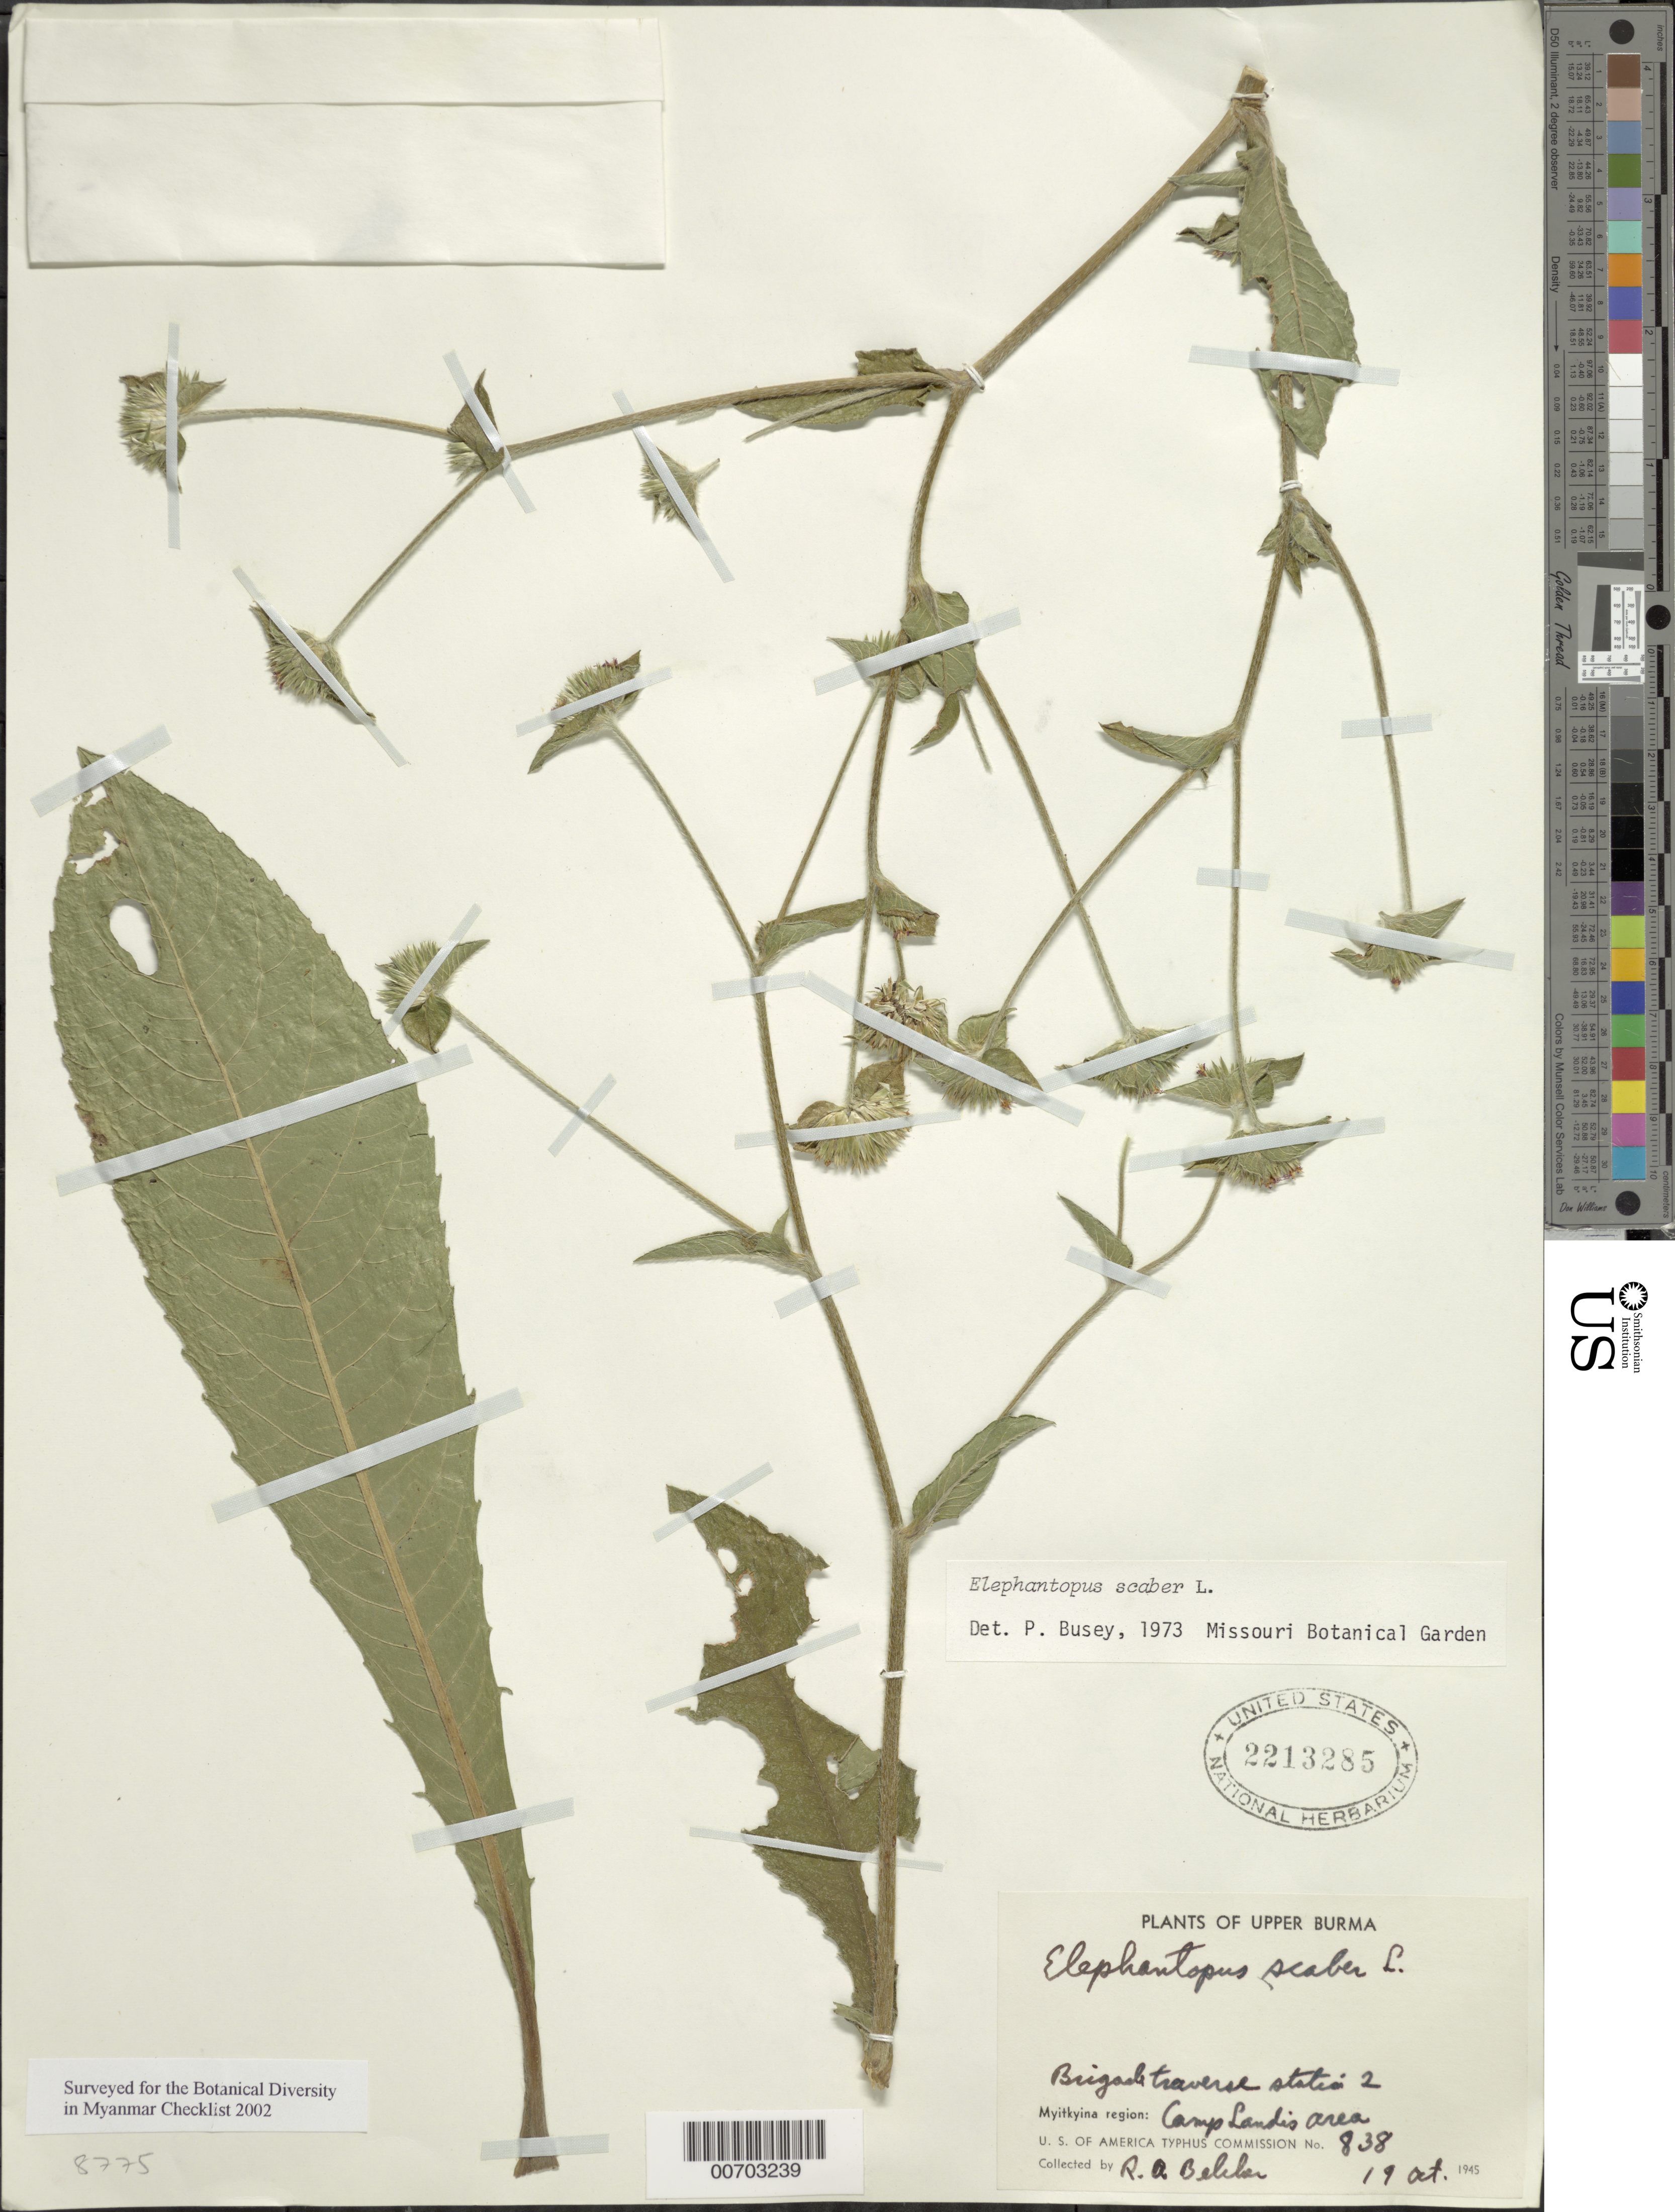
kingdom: Plantae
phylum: Tracheophyta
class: Magnoliopsida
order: Asterales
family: Asteraceae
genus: Elephantopus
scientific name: Elephantopus scaber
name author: L.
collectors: R. Belcher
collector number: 838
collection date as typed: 19 Oct 1945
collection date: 1945-10-19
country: Myanmar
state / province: Kachin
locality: Myitkyina, Camp Landis area, Sta. 2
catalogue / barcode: US 2213285